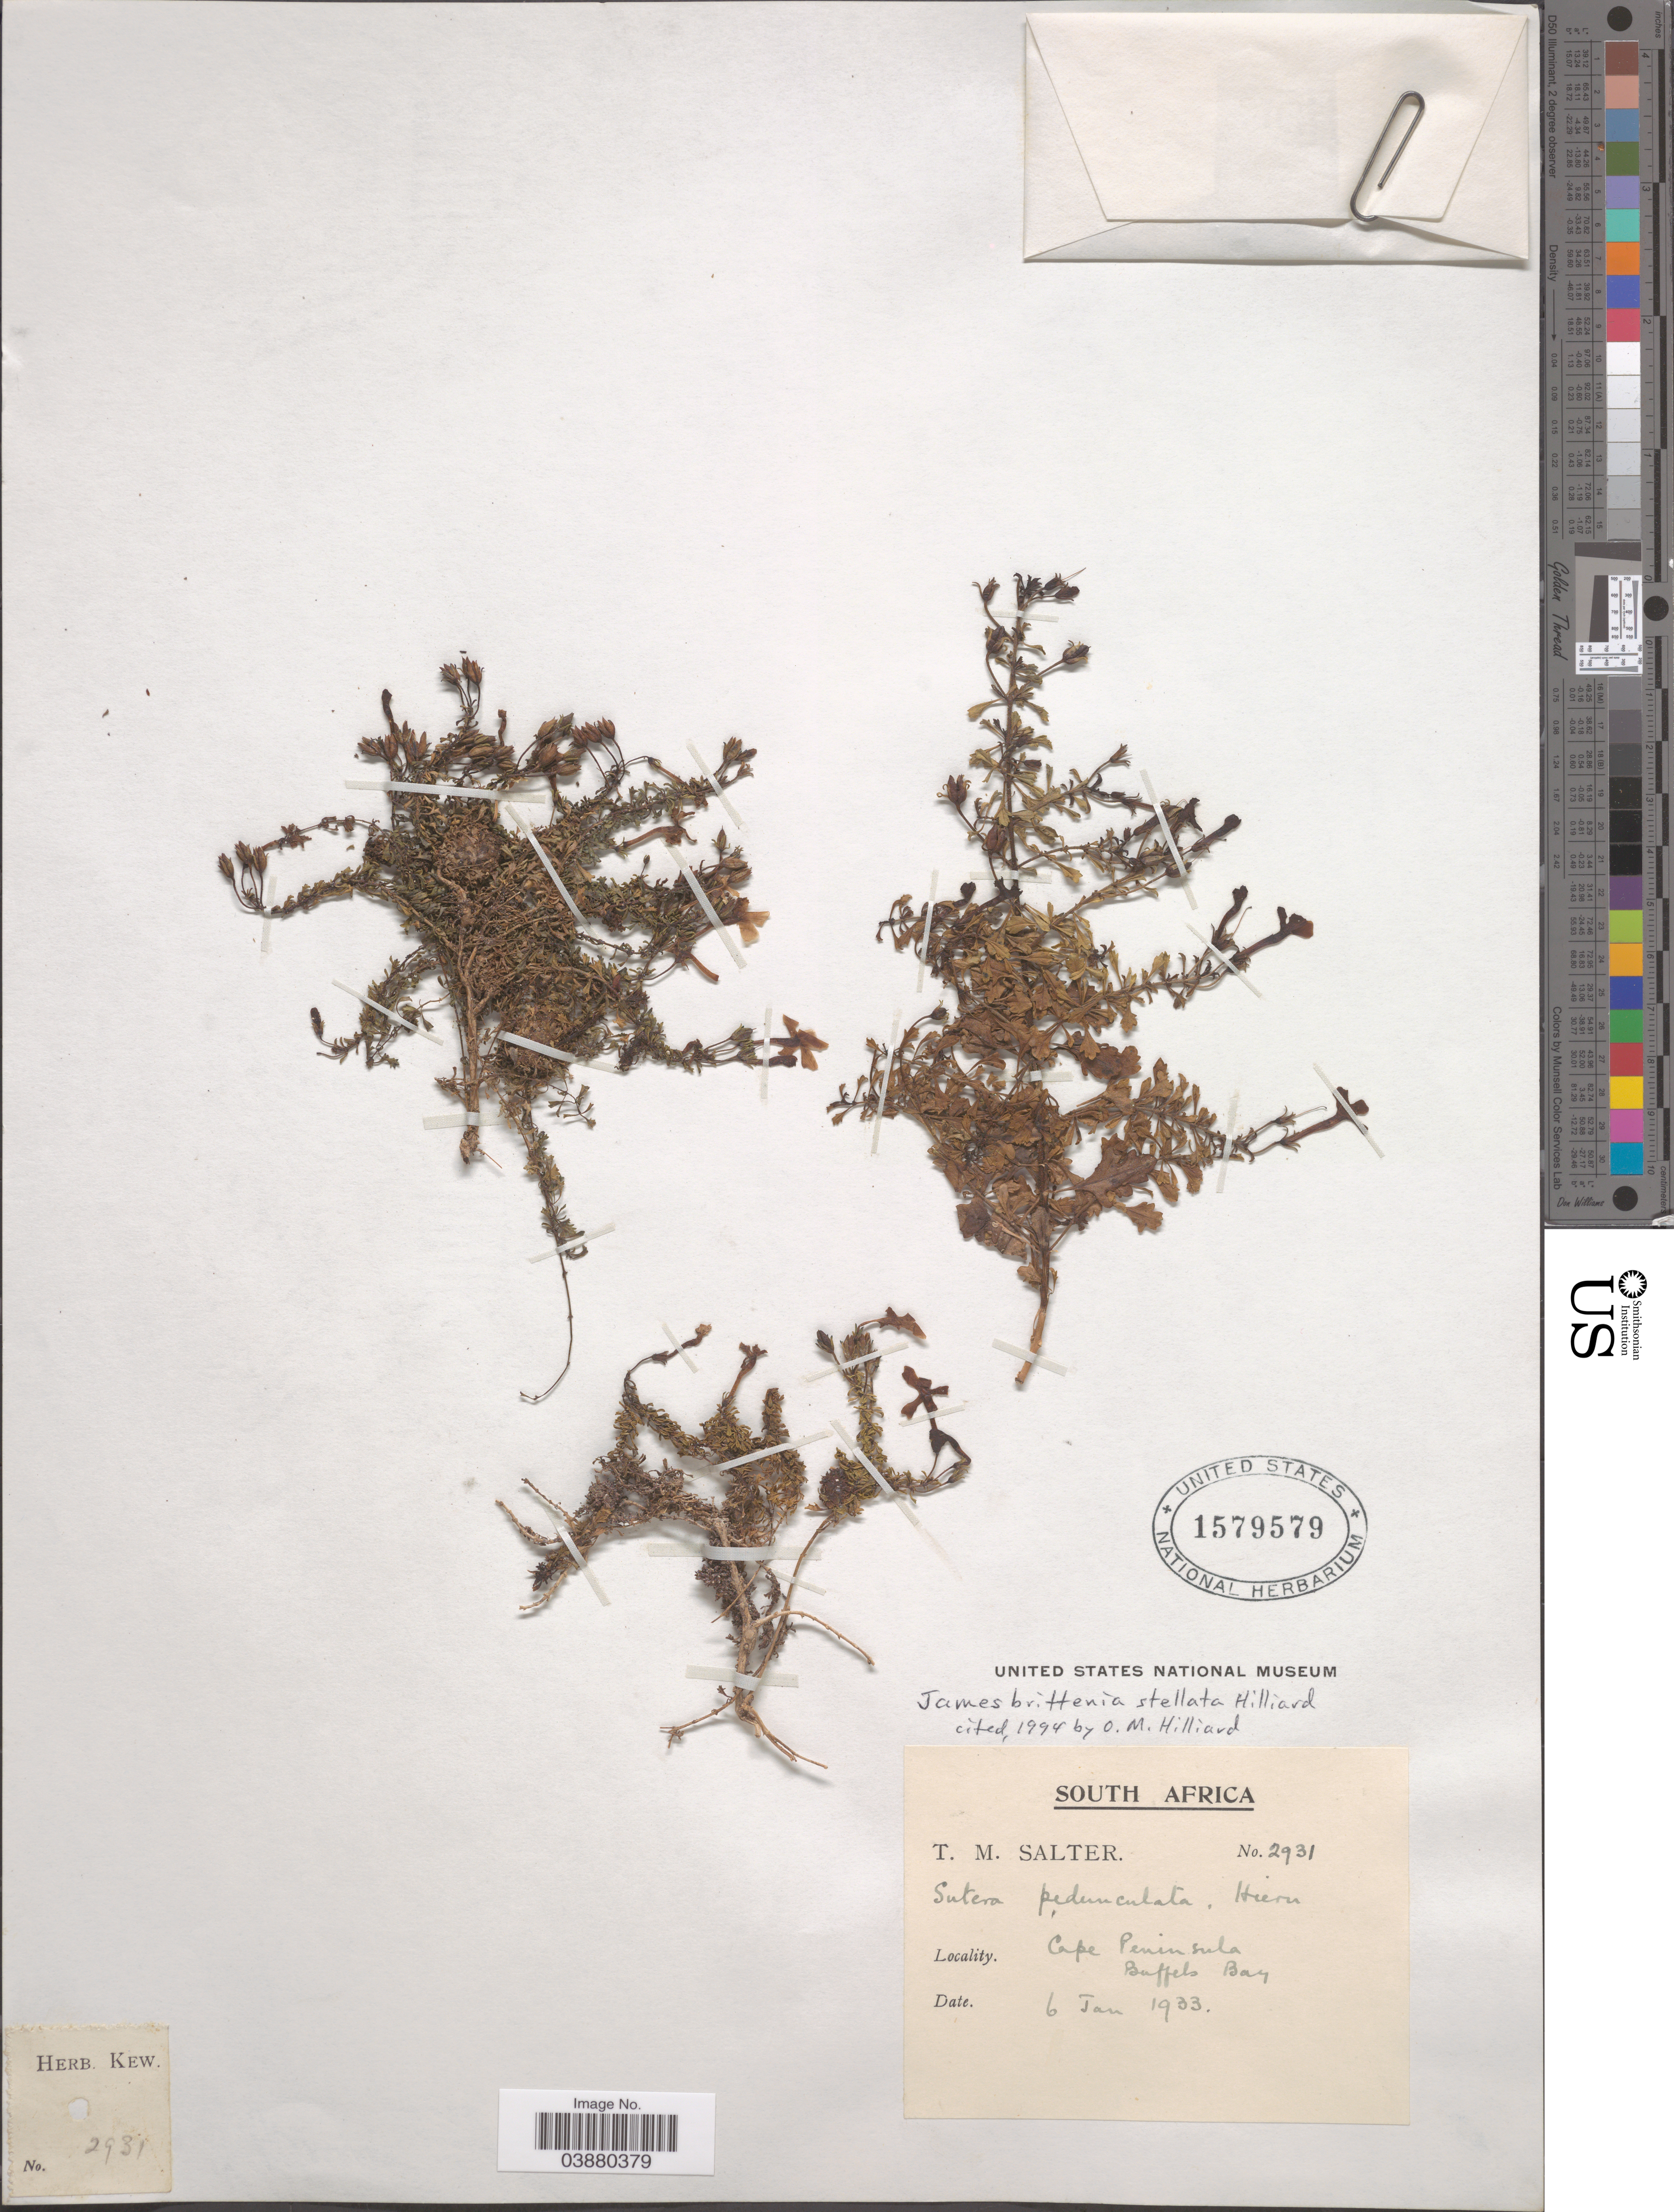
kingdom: Plantae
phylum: Tracheophyta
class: Magnoliopsida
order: Lamiales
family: Scrophulariaceae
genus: Jamesbrittenia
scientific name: Jamesbrittenia stellata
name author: Hilliard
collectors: T. Salter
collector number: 2931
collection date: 1933-01-06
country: South Africa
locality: Cape Peninsula. Buffels Bay.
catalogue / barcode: US 1579579